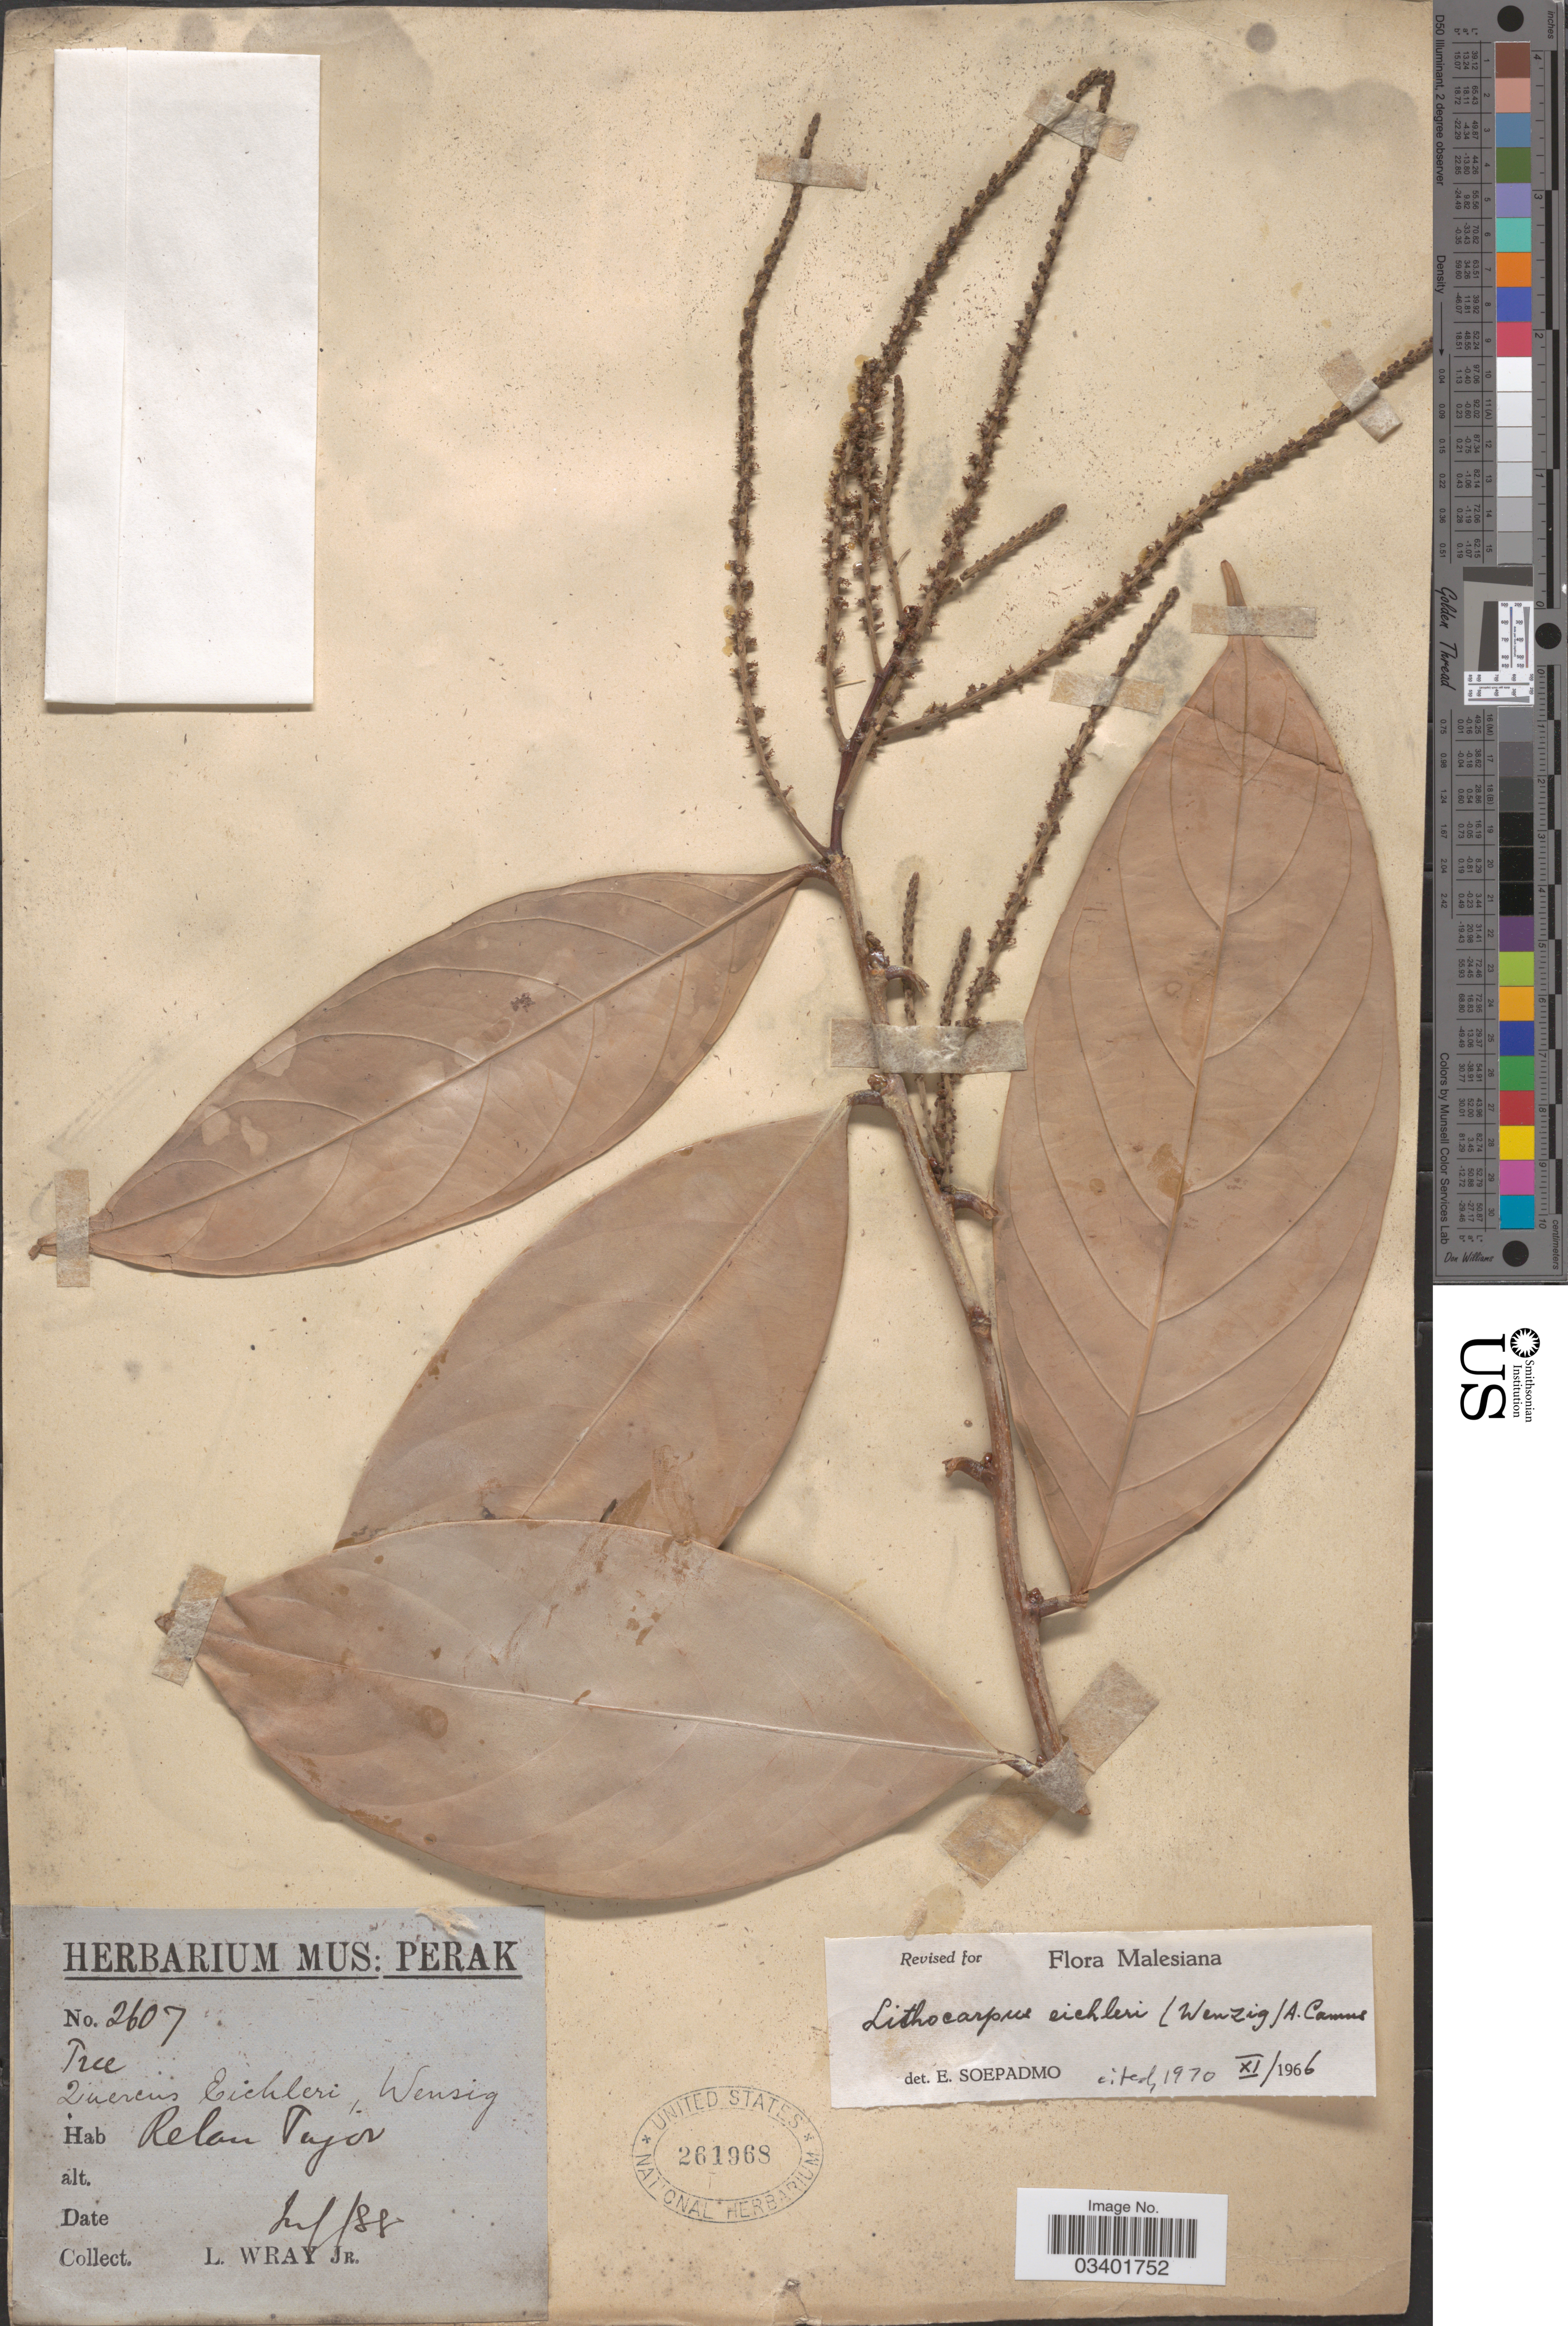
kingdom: Plantae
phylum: Tracheophyta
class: Magnoliopsida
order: Fagales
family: Fagaceae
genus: Lithocarpus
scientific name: Lithocarpus eichleri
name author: (Wenz.) A. Camus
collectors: L. Wray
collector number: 2607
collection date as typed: Transcribed d/m/y: /7/88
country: Malaysia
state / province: Perak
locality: Kelau Tajor.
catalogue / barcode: US 261968